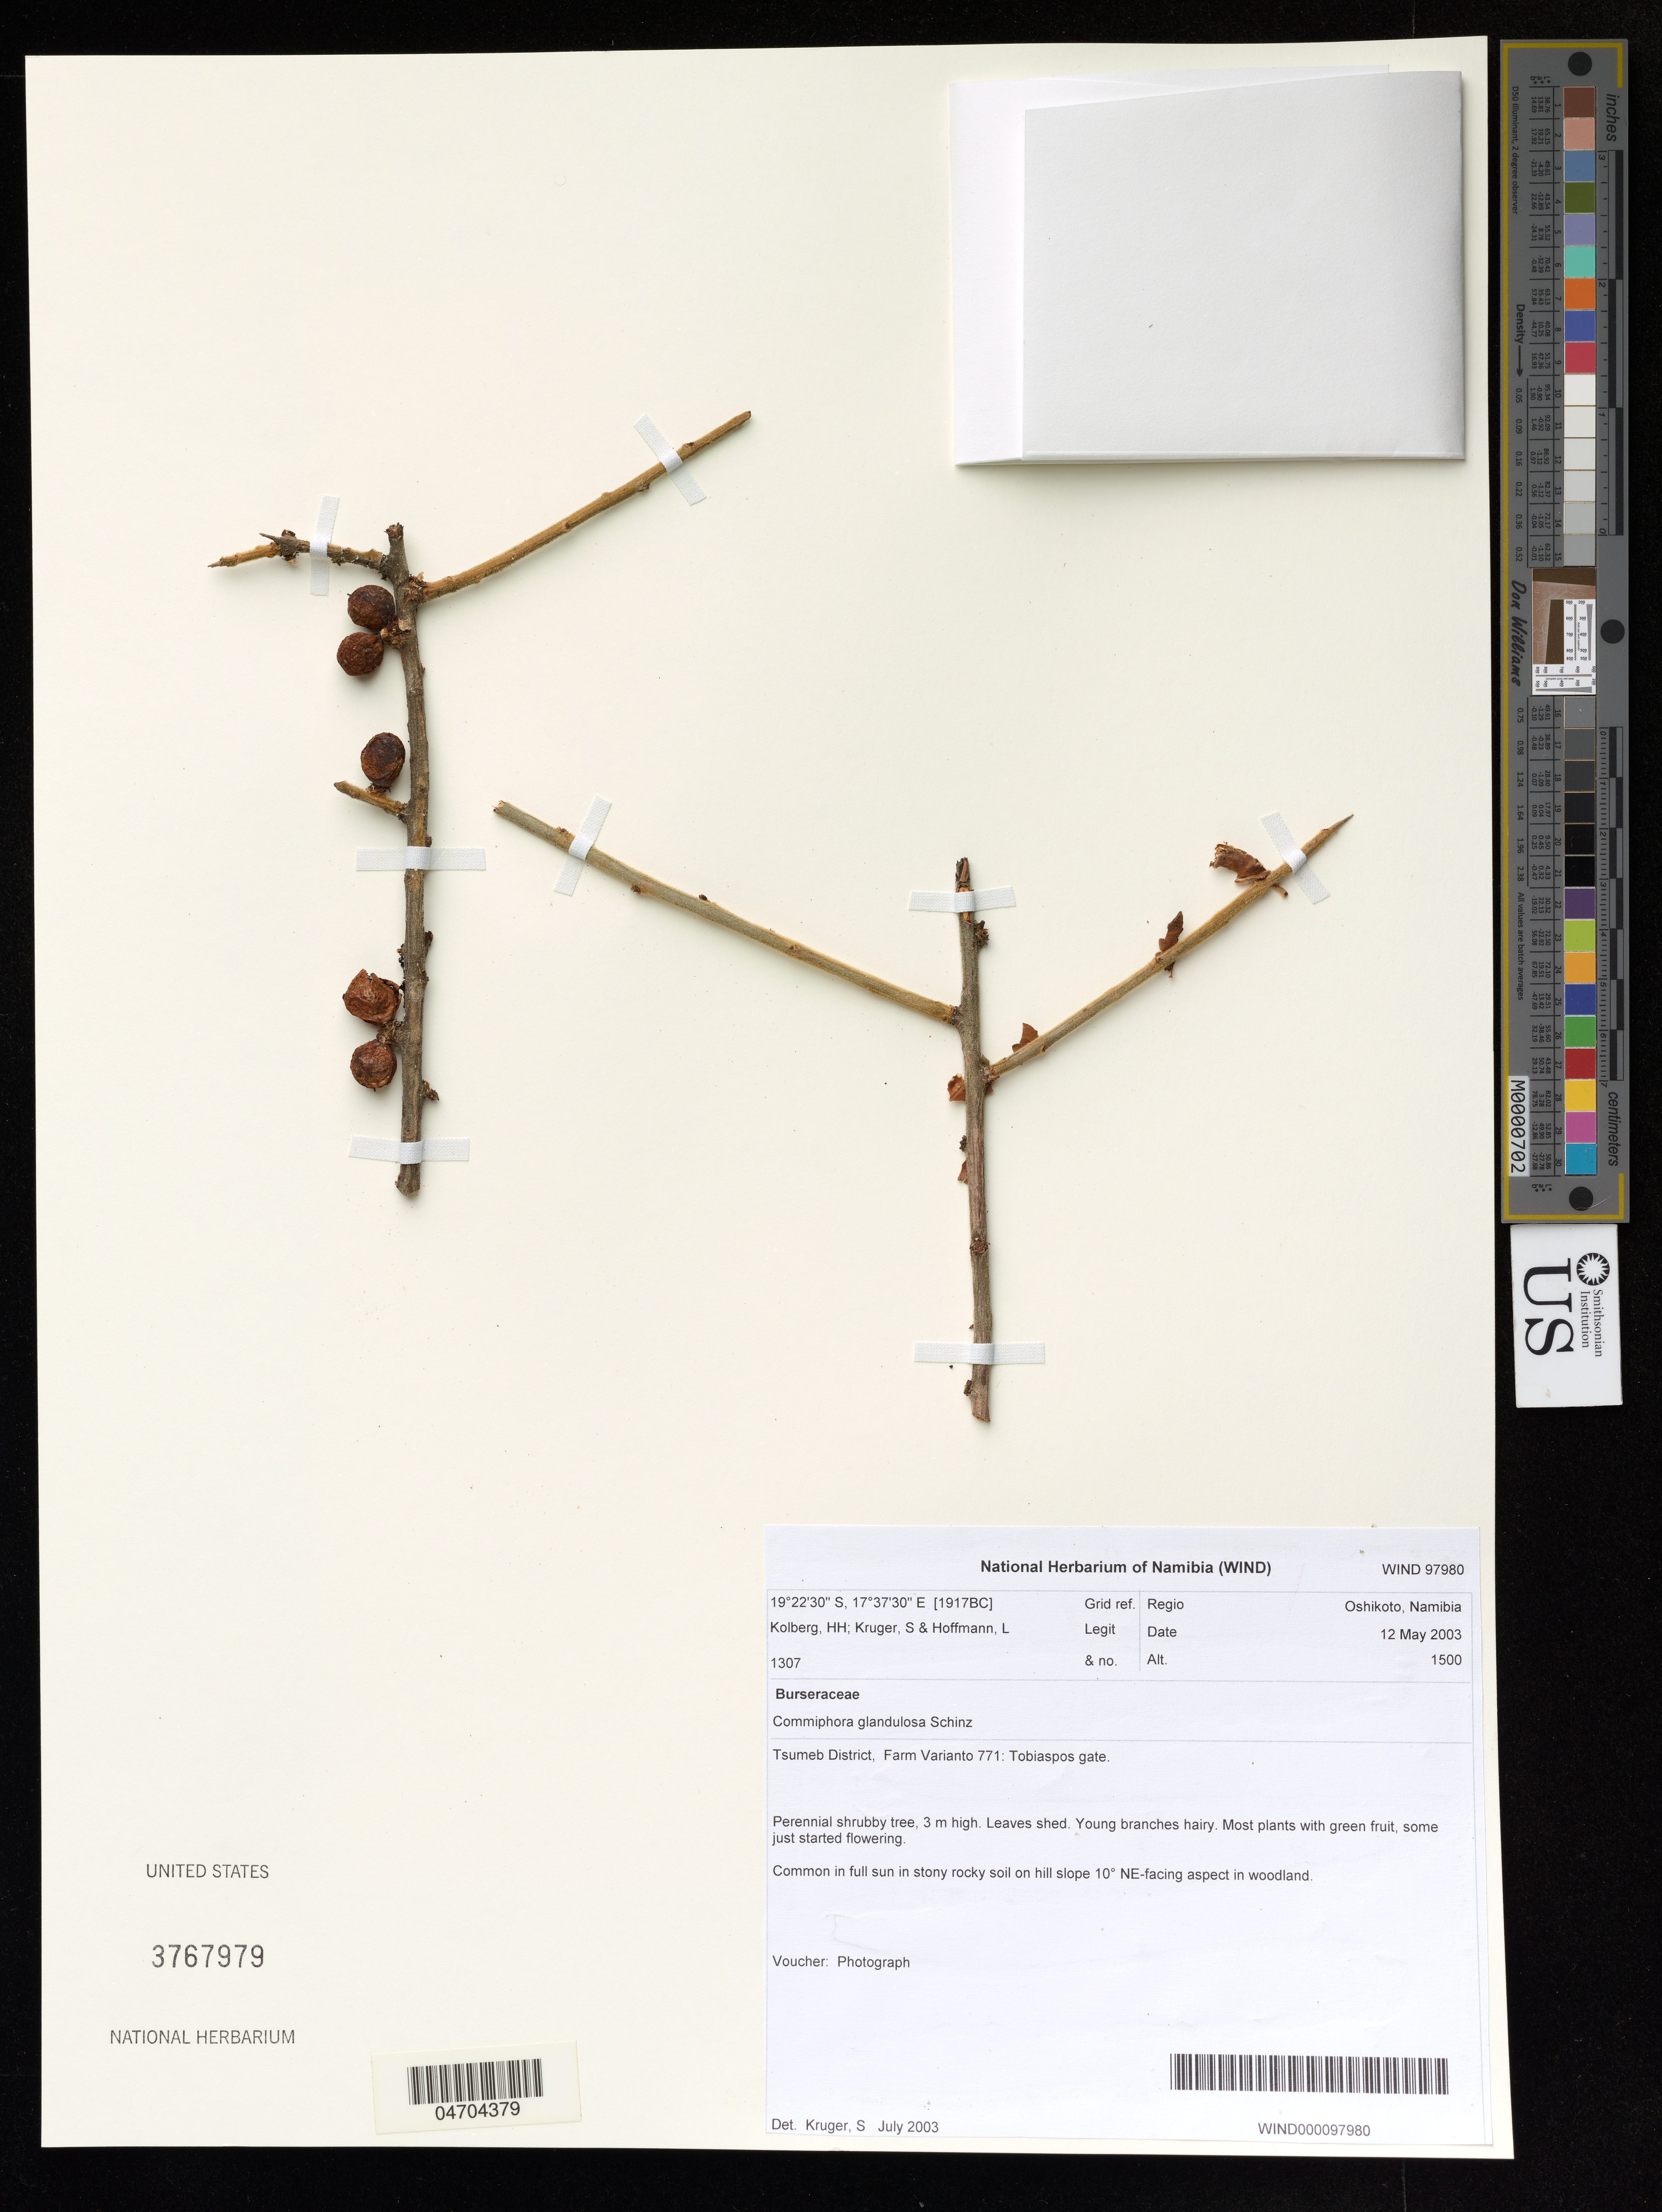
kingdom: Plantae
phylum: Tracheophyta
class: Magnoliopsida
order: Sapindales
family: Burseraceae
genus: Commiphora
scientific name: Commiphora glandulosa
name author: Schinz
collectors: H. H. Kolberg, S. Kruger & L. Hoffmann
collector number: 1307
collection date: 2003-05-12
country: Namibia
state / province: Oshikoto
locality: [1917BC] Grid ref. Tsumeb District, Farm Varianto 771: Tobiaspos gate.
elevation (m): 1500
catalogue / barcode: US 3767979